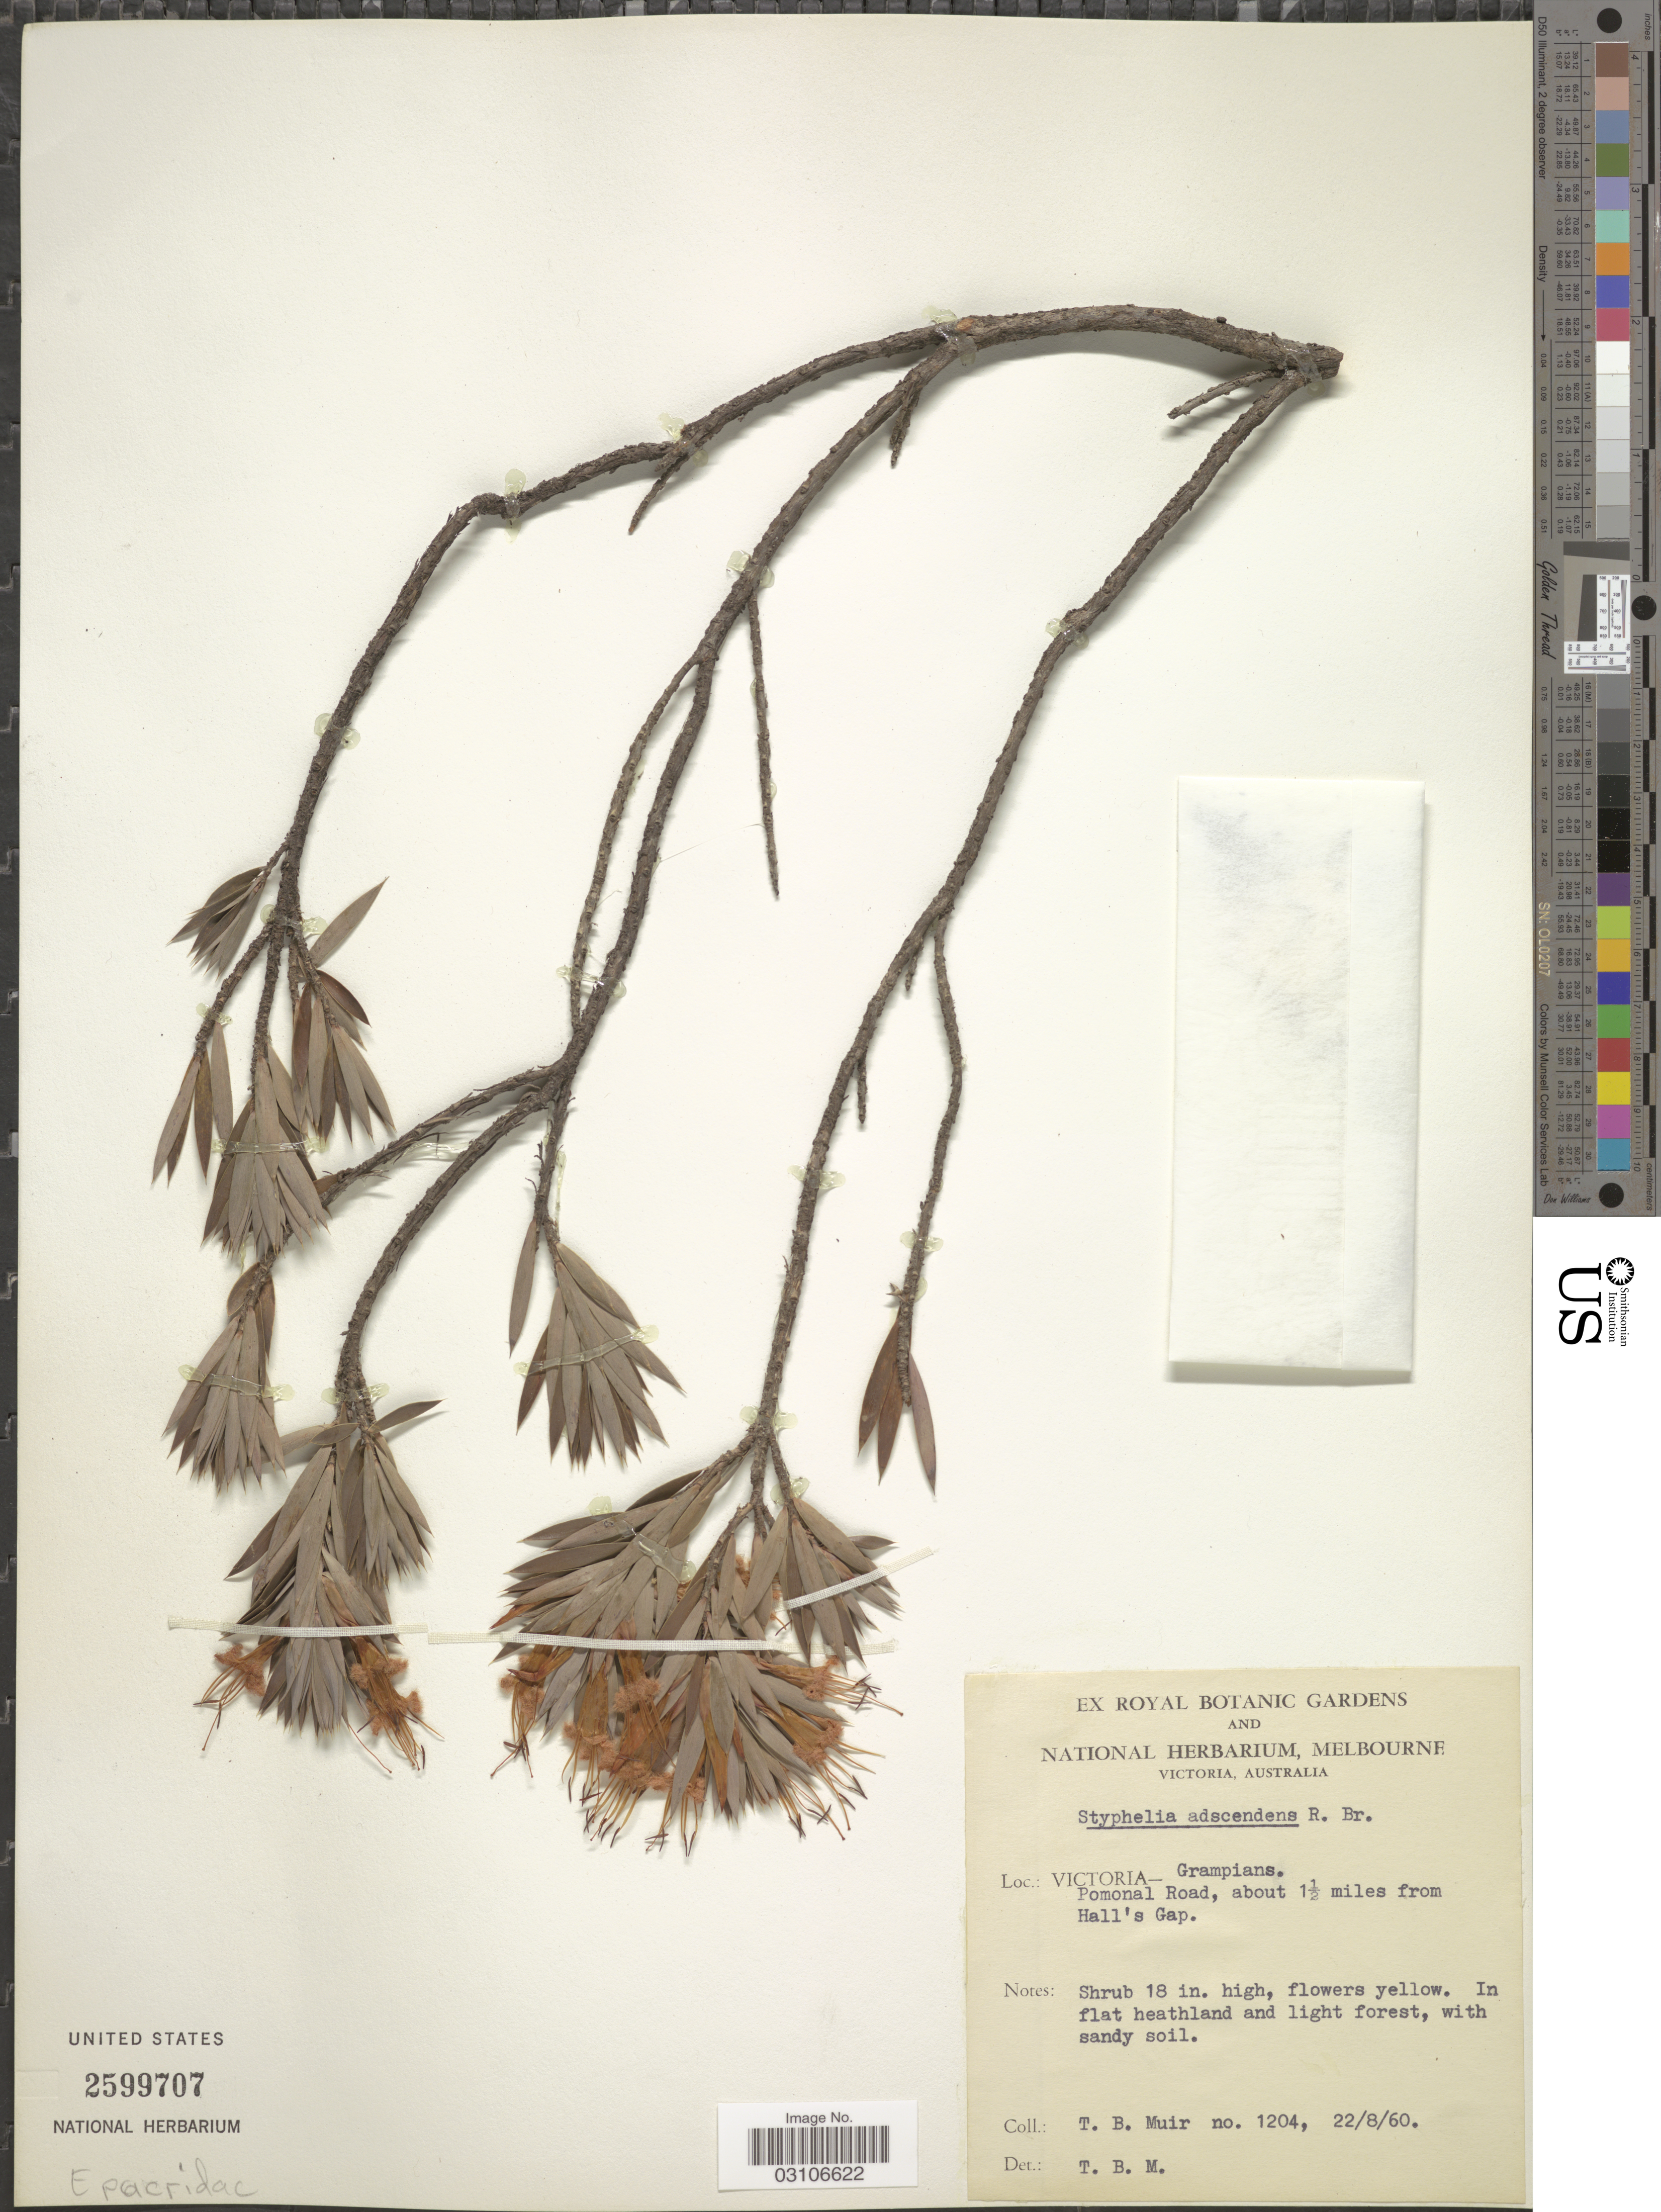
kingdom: Plantae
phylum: Tracheophyta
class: Magnoliopsida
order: Ericales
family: Ericaceae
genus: Styphelia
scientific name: Styphelia adscendens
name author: R. Br.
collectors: T. Muir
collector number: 1204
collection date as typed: Transcribed d/m/y: 22/8/60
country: Australia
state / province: Victoria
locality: Victoria - Grampians. Pomonal Road, about 1½ miles from Hall's Gap.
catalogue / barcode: US 2599707